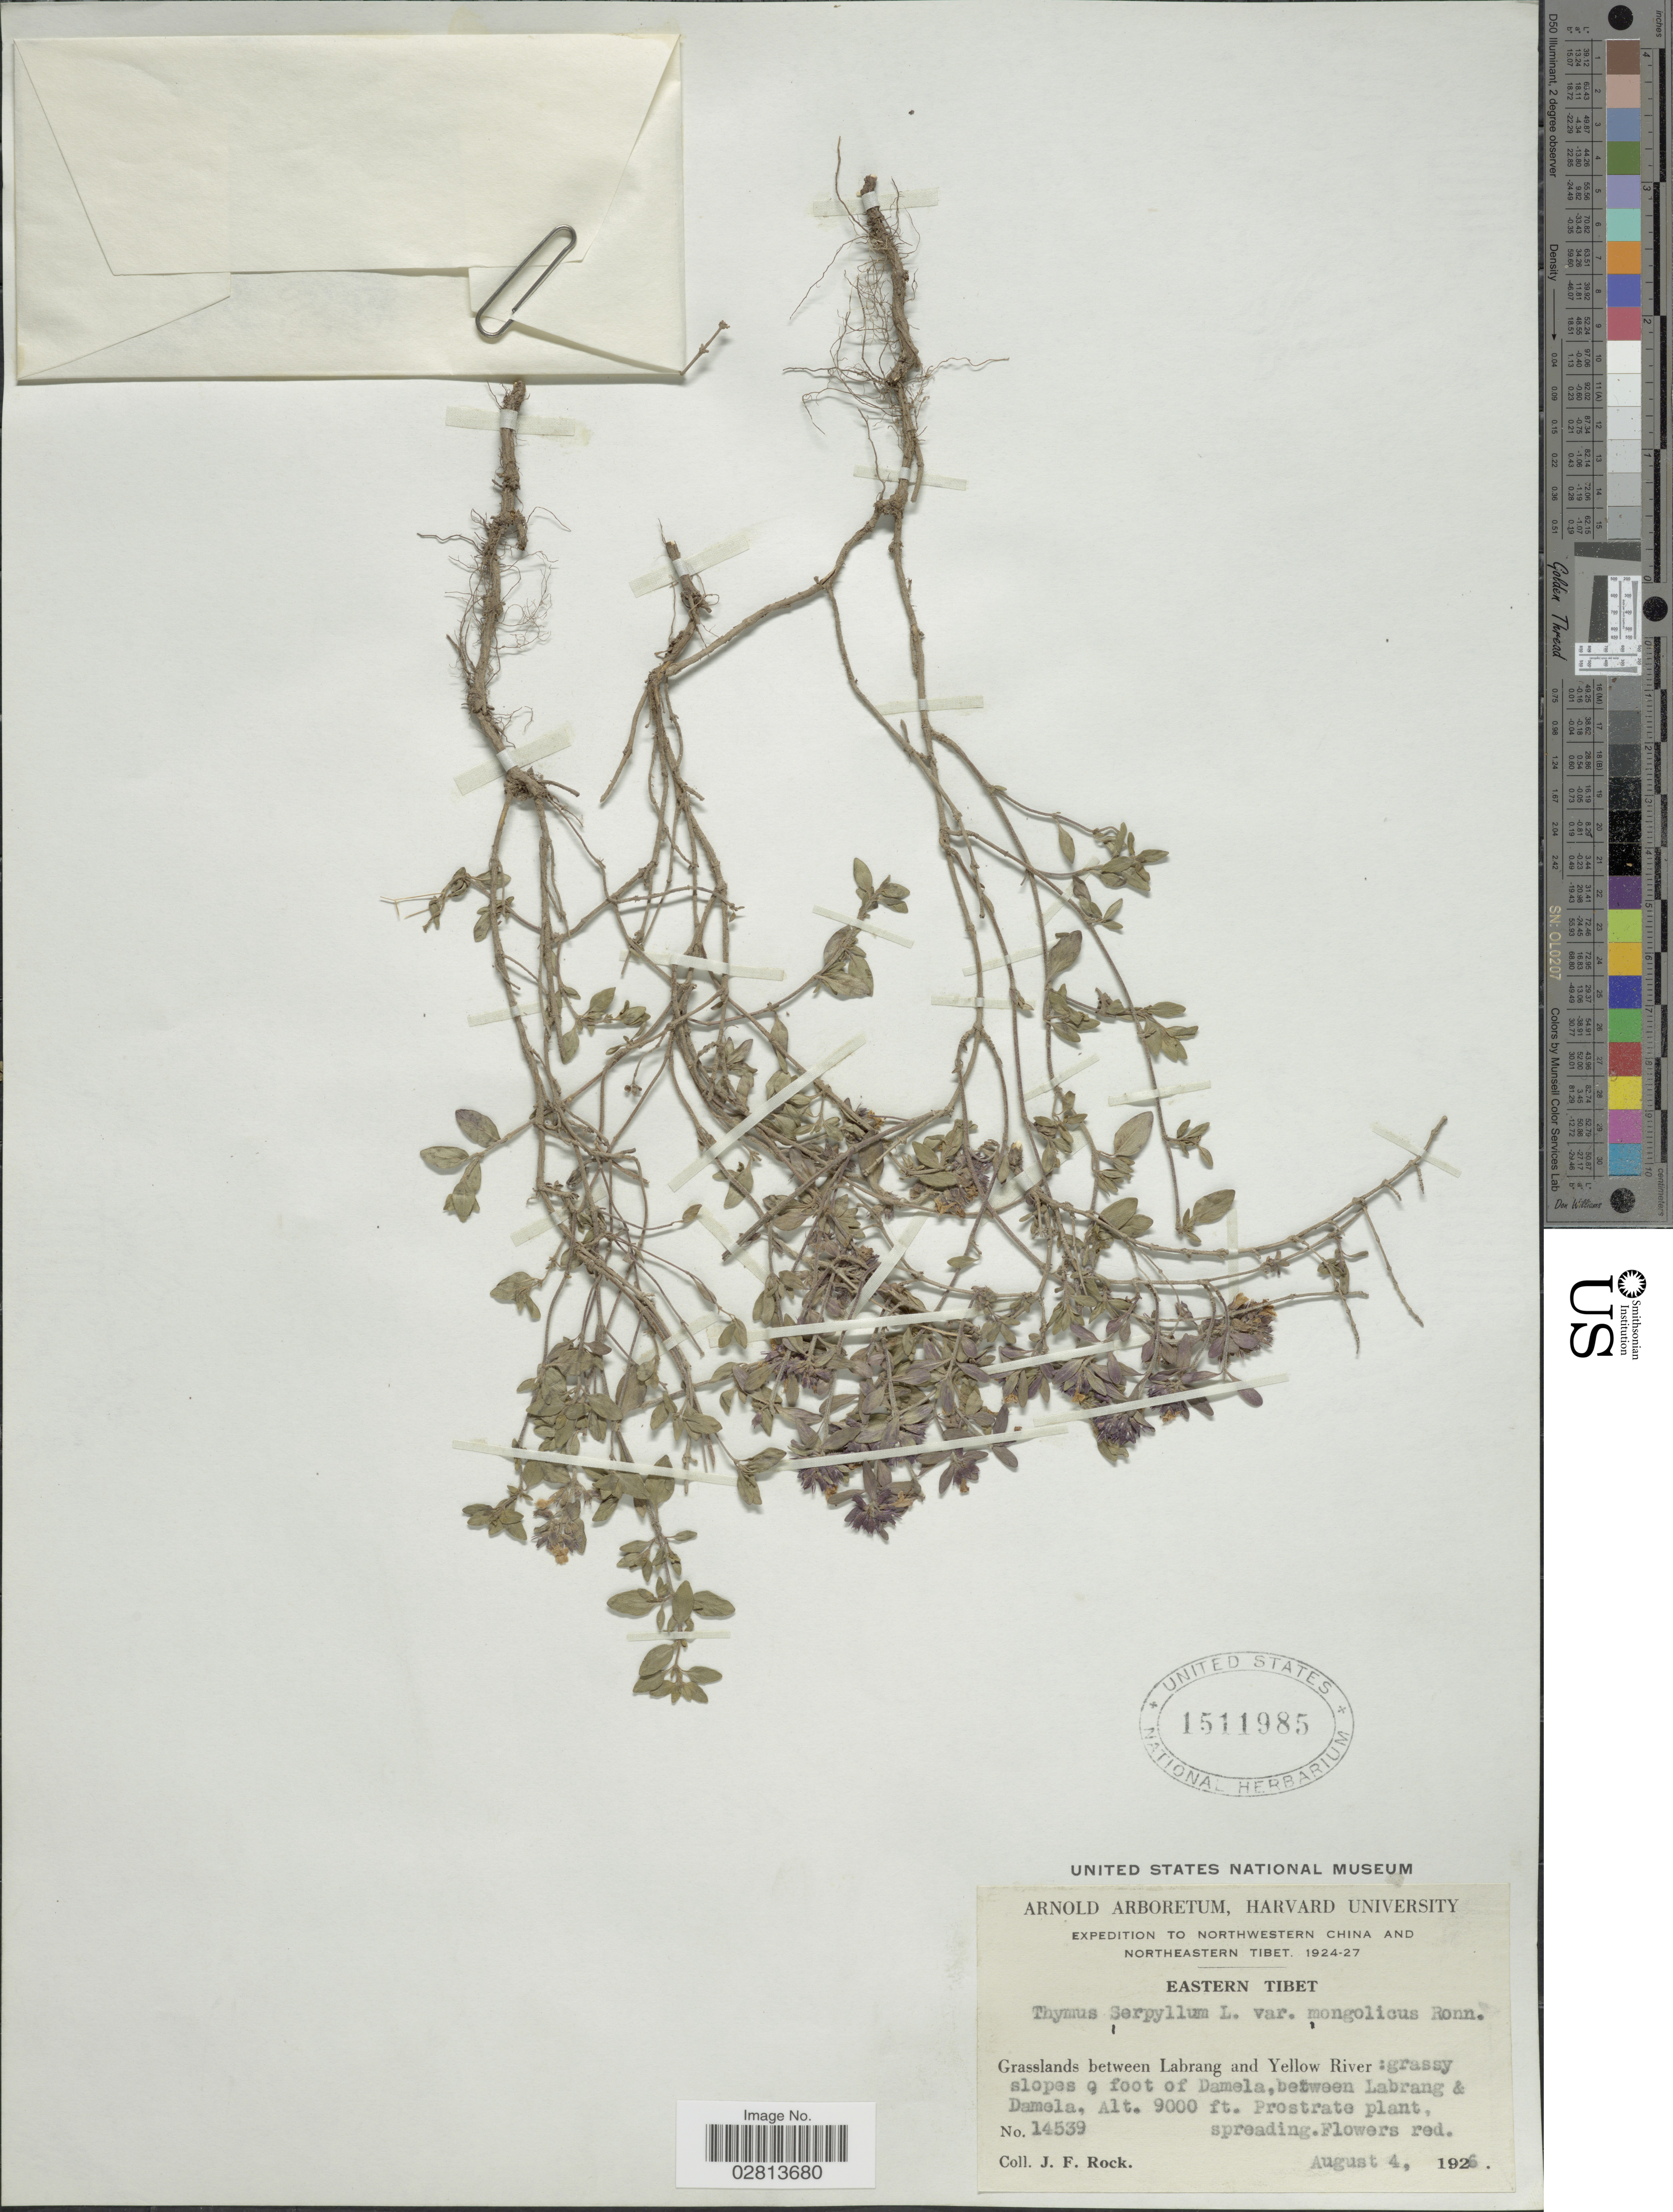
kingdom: Plantae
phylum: Tracheophyta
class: Magnoliopsida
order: Lamiales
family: Lamiaceae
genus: Thymus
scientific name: Thymus serpyllum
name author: L.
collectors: J. Rock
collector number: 14539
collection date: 1926-08-04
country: China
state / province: Xizang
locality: Eastern Tibet. Grasslands between Labrang and Yellow River: grassy slopes o foot of Damela, between Labrang & Damela.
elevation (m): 2743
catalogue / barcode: US 1511985